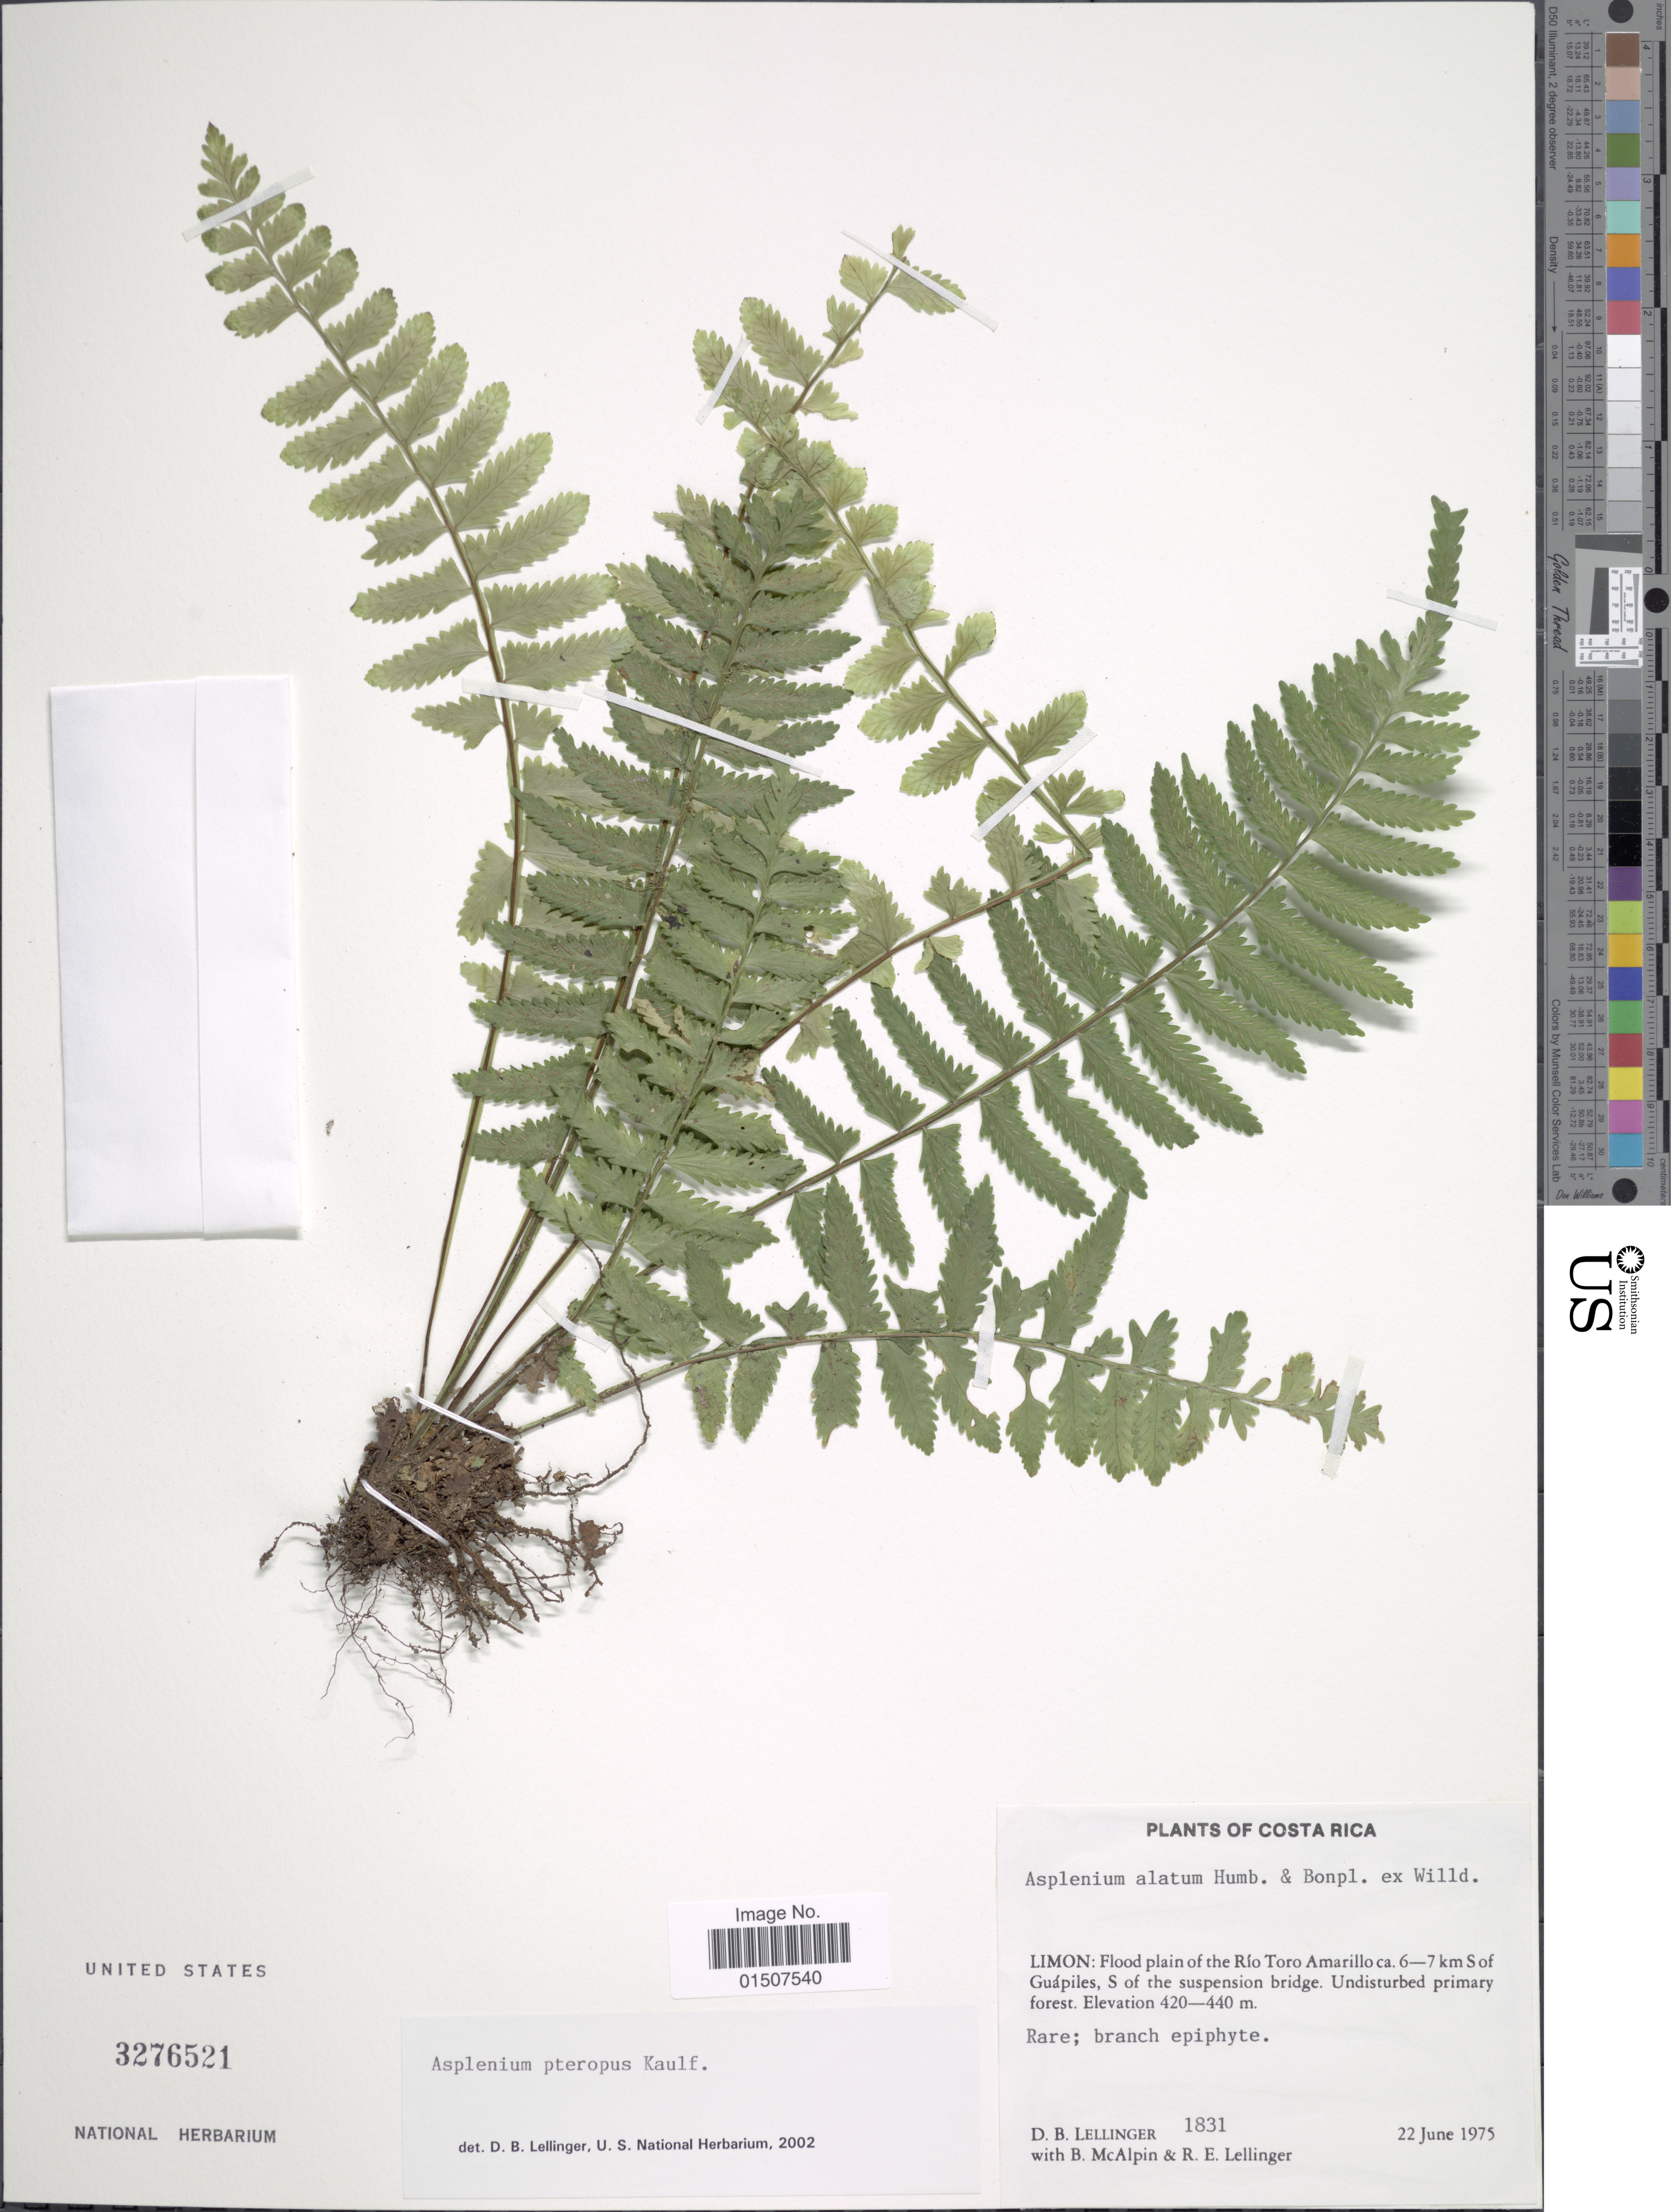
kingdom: Plantae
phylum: Tracheophyta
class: Polypodiopsida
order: Polypodiales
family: Aspleniaceae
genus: Asplenium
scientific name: Asplenium pteropus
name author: Kaulf.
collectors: D. B. Lellinger, B. McAlpin & R. E. Lellinger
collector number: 1831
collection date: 1975-06-22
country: Costa Rica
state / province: Limón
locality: Limon: Flood plain of the Rio Toro Amarillo ca. 6-7 km S of Guapiles, S of the suspension bridge. Undisturbed primary forest.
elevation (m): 420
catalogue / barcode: US 3276521